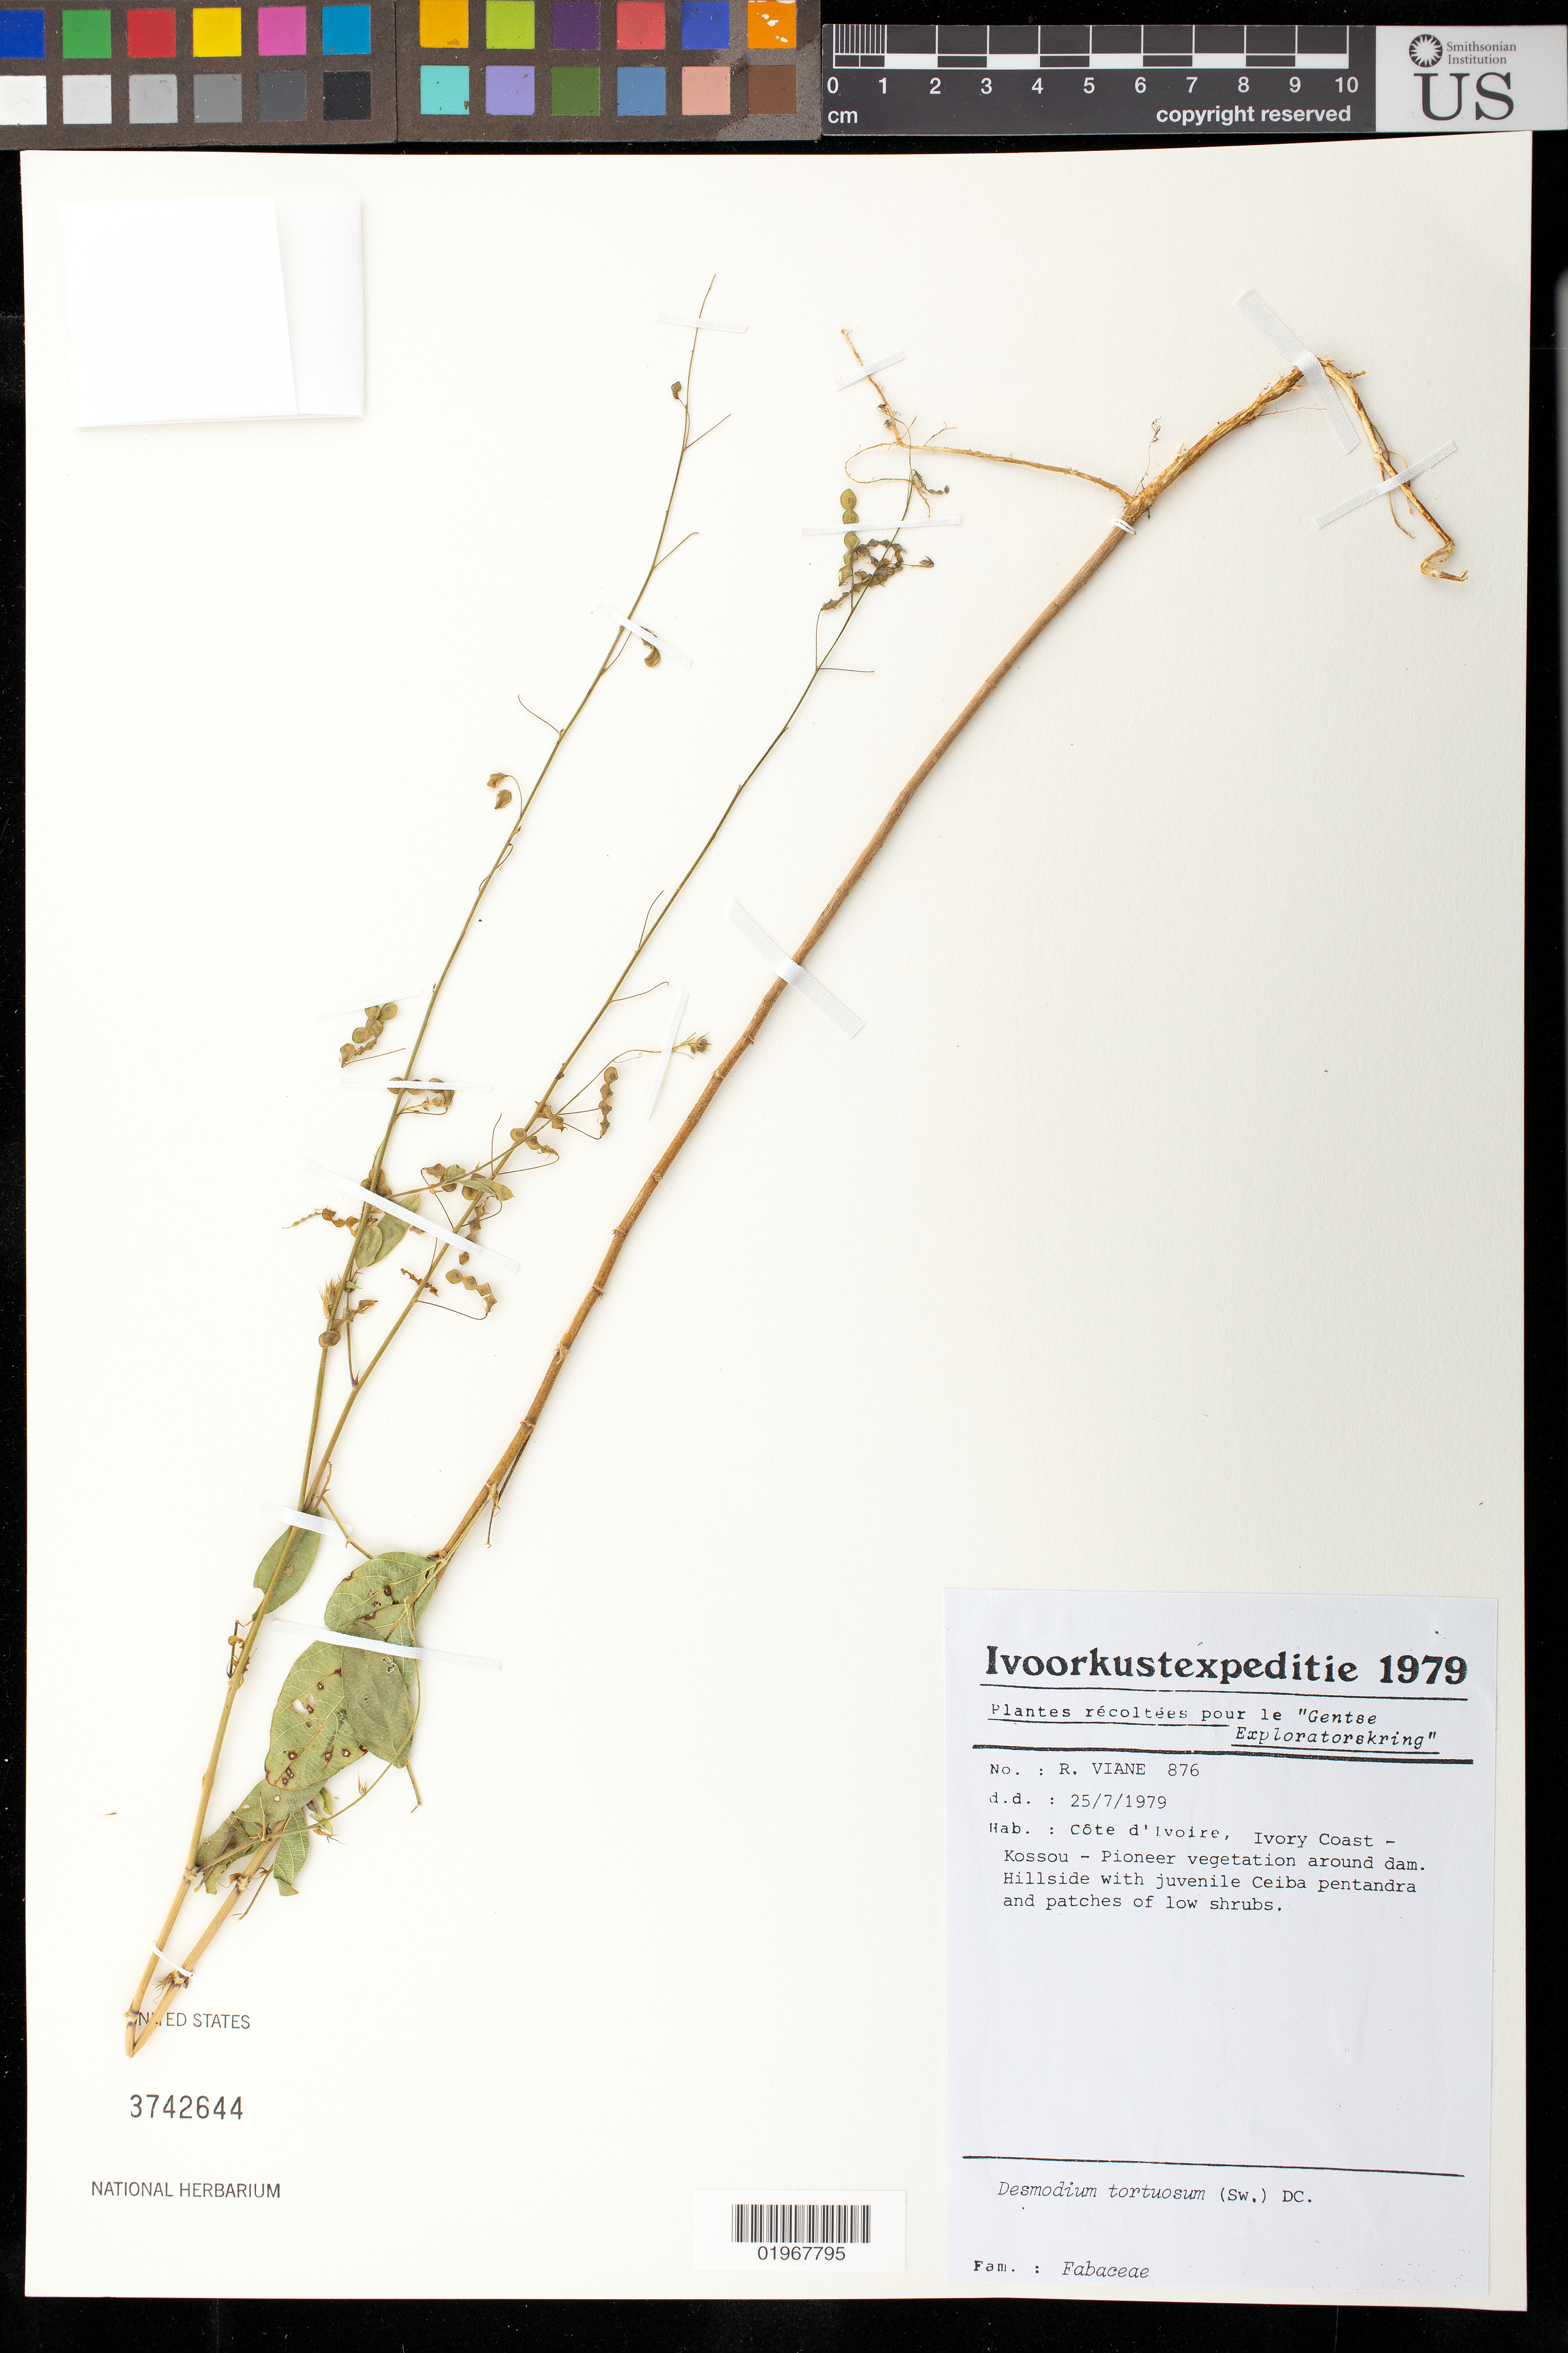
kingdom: Plantae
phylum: Tracheophyta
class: Magnoliopsida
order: Fabales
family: Fabaceae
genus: Desmodium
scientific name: Desmodium tortuosum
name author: (Sw.) DC.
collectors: R. Viane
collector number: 876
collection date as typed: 25/7/1979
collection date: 1979-07-25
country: Ivory Coast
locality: Cote d'Ivoire, Ivory Coast - Kossou - Pioneer vegetation around dam.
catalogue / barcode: US 3742644